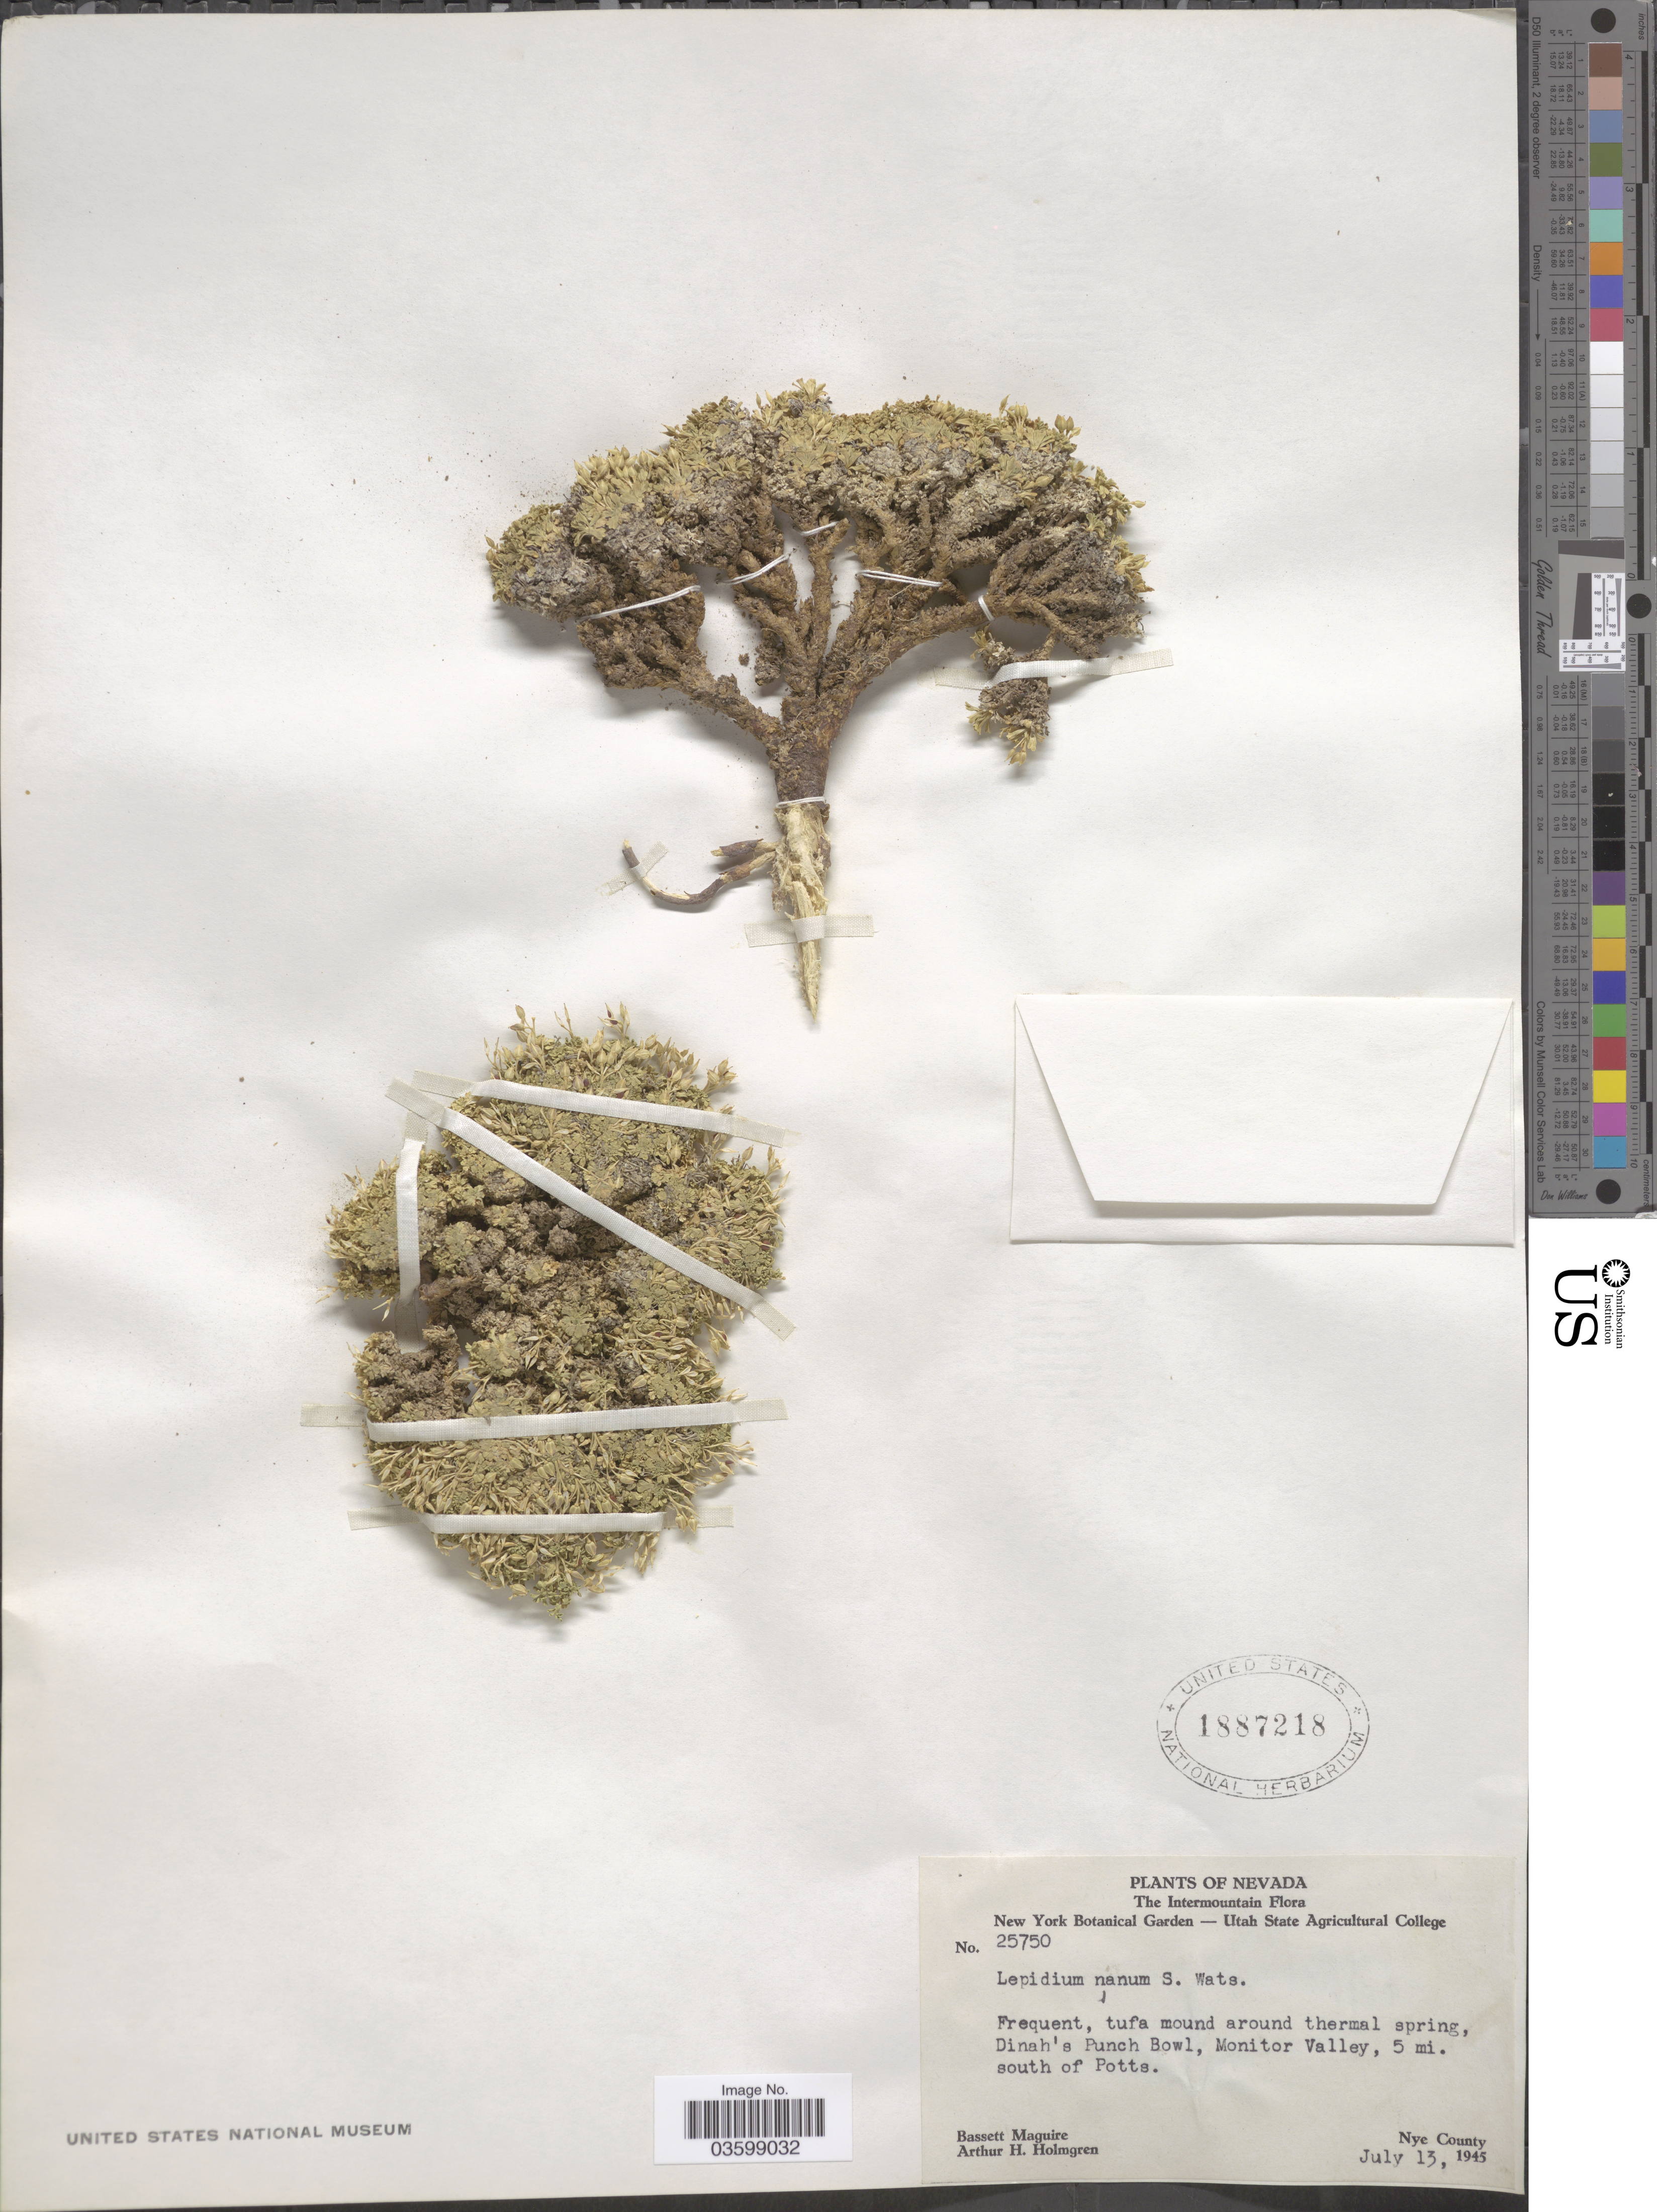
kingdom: Plantae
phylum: Tracheophyta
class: Magnoliopsida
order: Brassicales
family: Brassicaceae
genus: Lepidium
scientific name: Lepidium nanum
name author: S. Watson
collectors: B. Maguire & A. H. Holmgren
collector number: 25750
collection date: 1945-07-13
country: United States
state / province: Nevada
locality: The Intermountain. Dinah's Punch Bowl, Monito Valley, 5 mi. south of Potts. Nye County.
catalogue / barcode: US 1887218